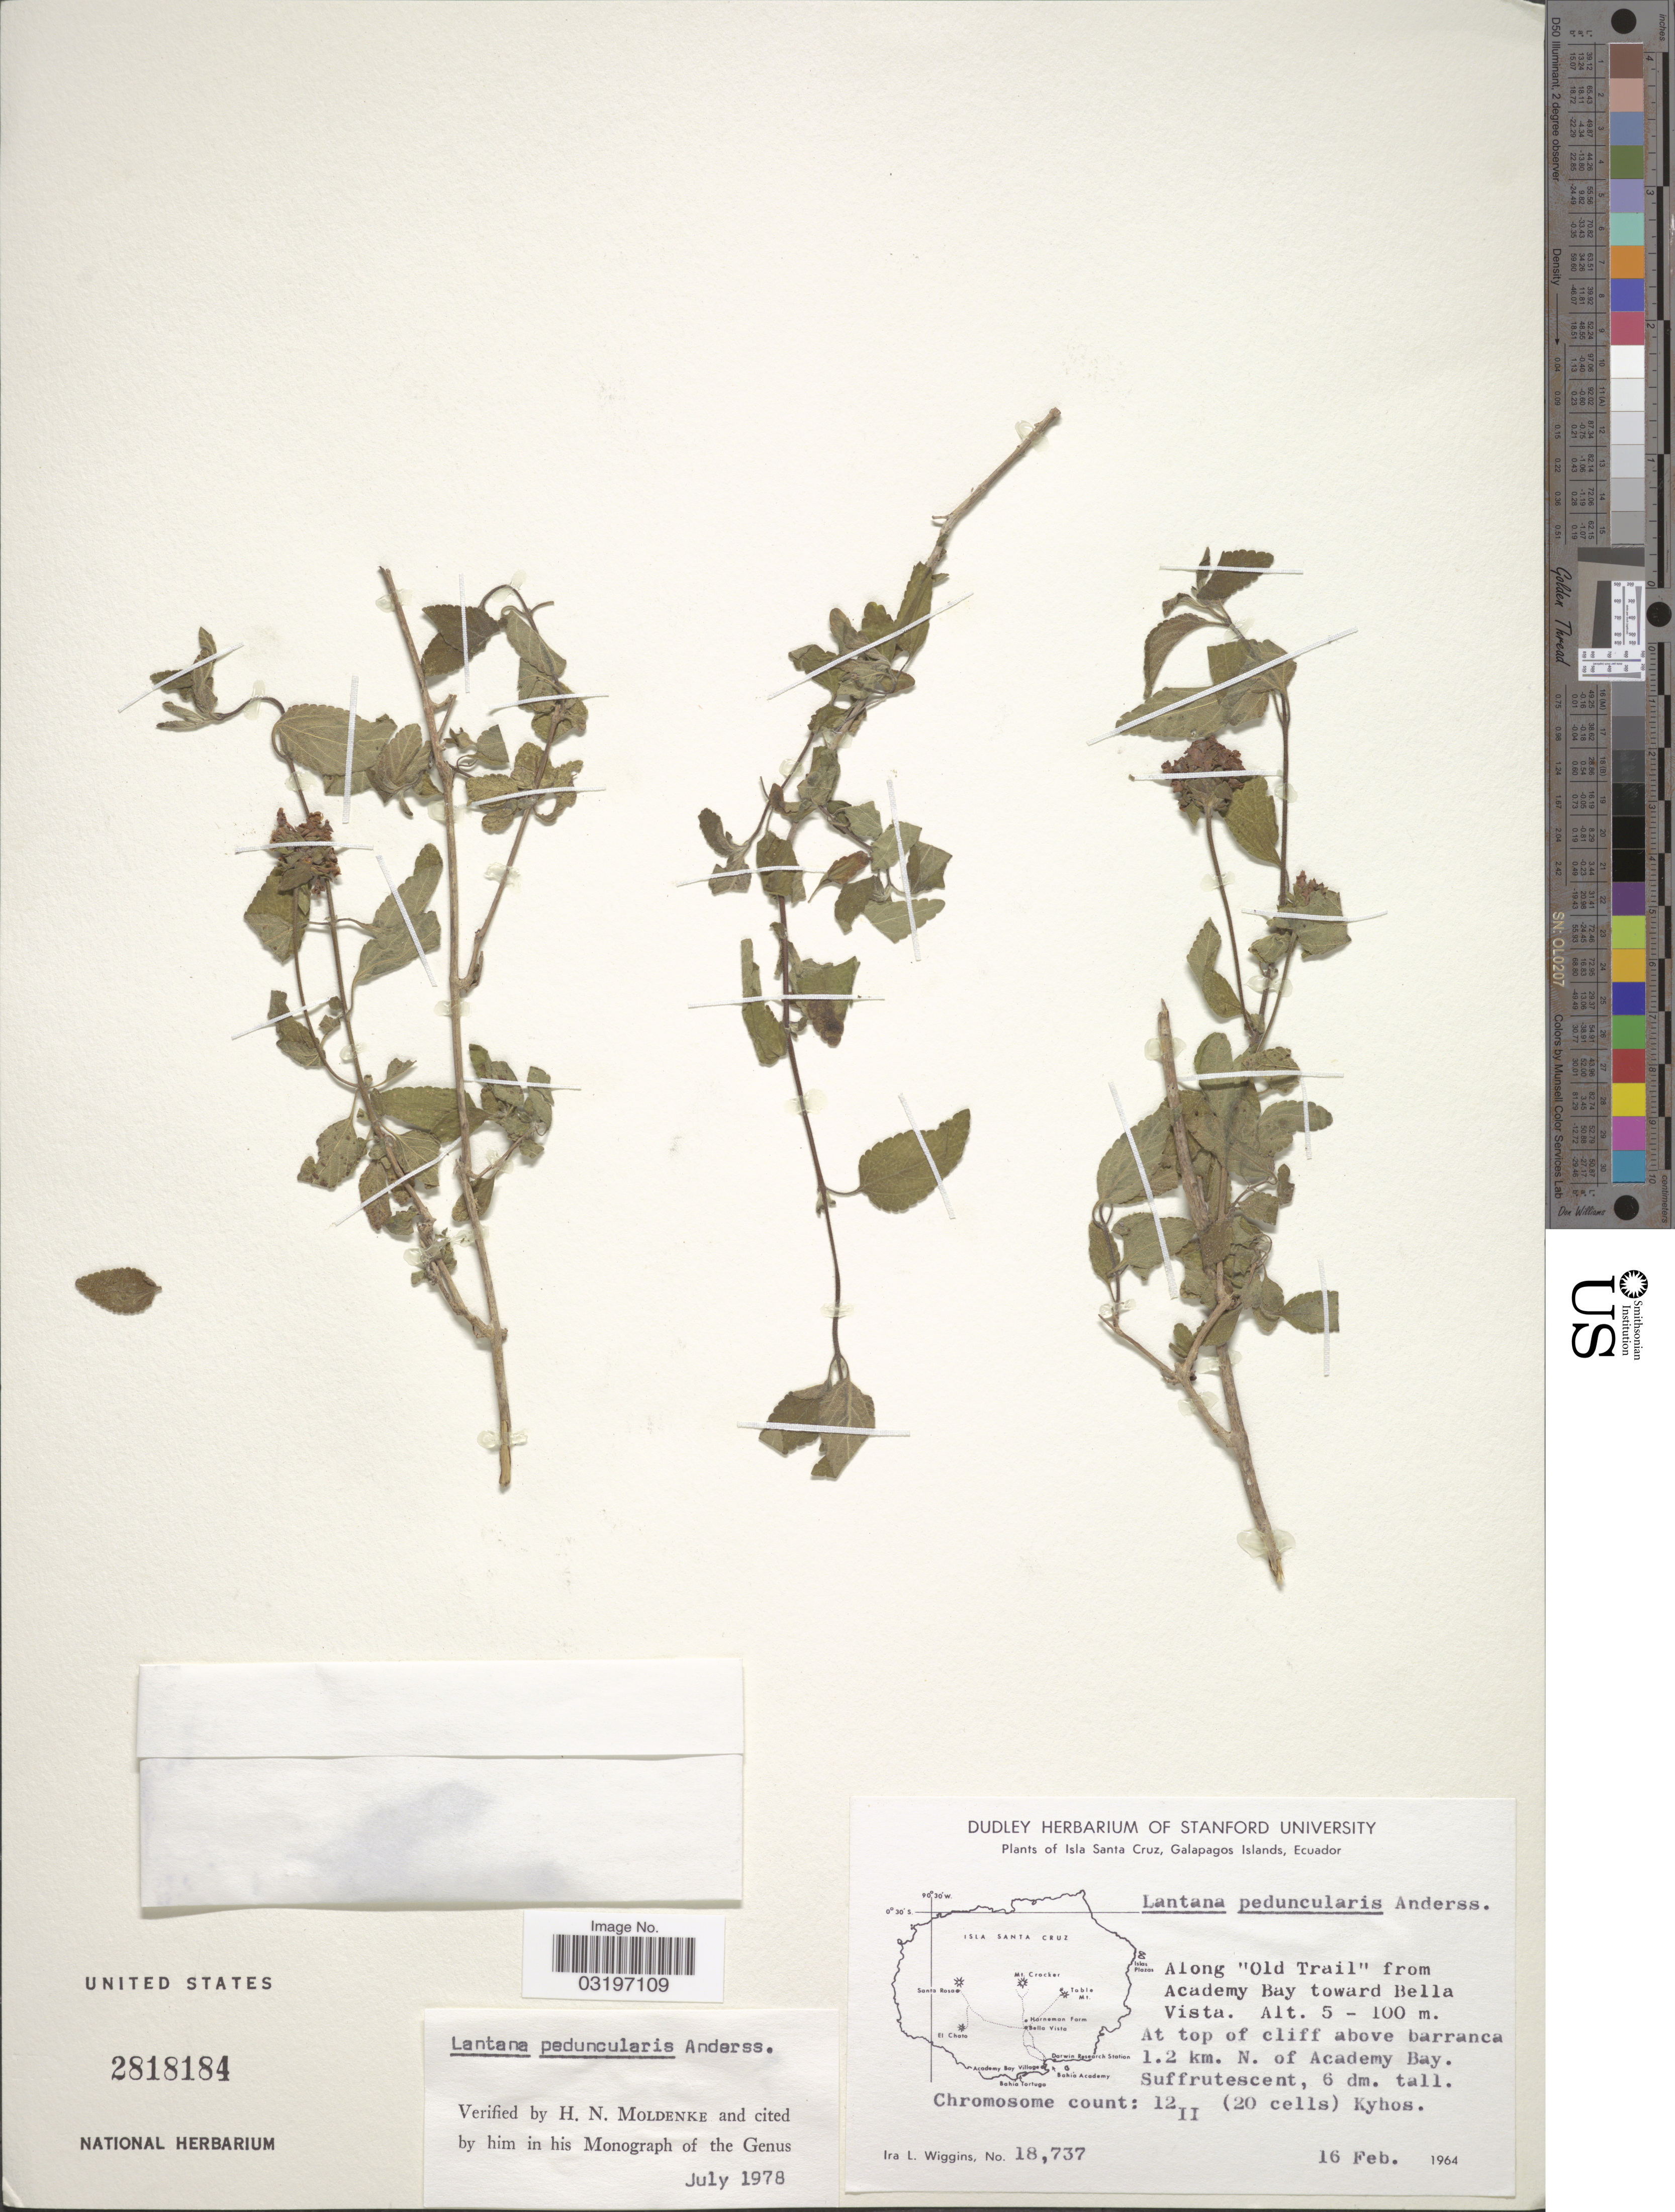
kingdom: Plantae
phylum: Tracheophyta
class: Magnoliopsida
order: Lamiales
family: Verbenaceae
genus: Lantana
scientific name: Lantana peduncularis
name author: Andersson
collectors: I. L. Wiggins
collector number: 18737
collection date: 1964-02-16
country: Ecuador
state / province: Colón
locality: Isla Santa Cruz, Galapagos Islands. Along "Old Trail" from Academy Bay toward Bella Vista. At top of cliff above barranca 1.2 km. N. of Academy Bay.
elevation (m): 5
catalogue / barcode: US 2818184